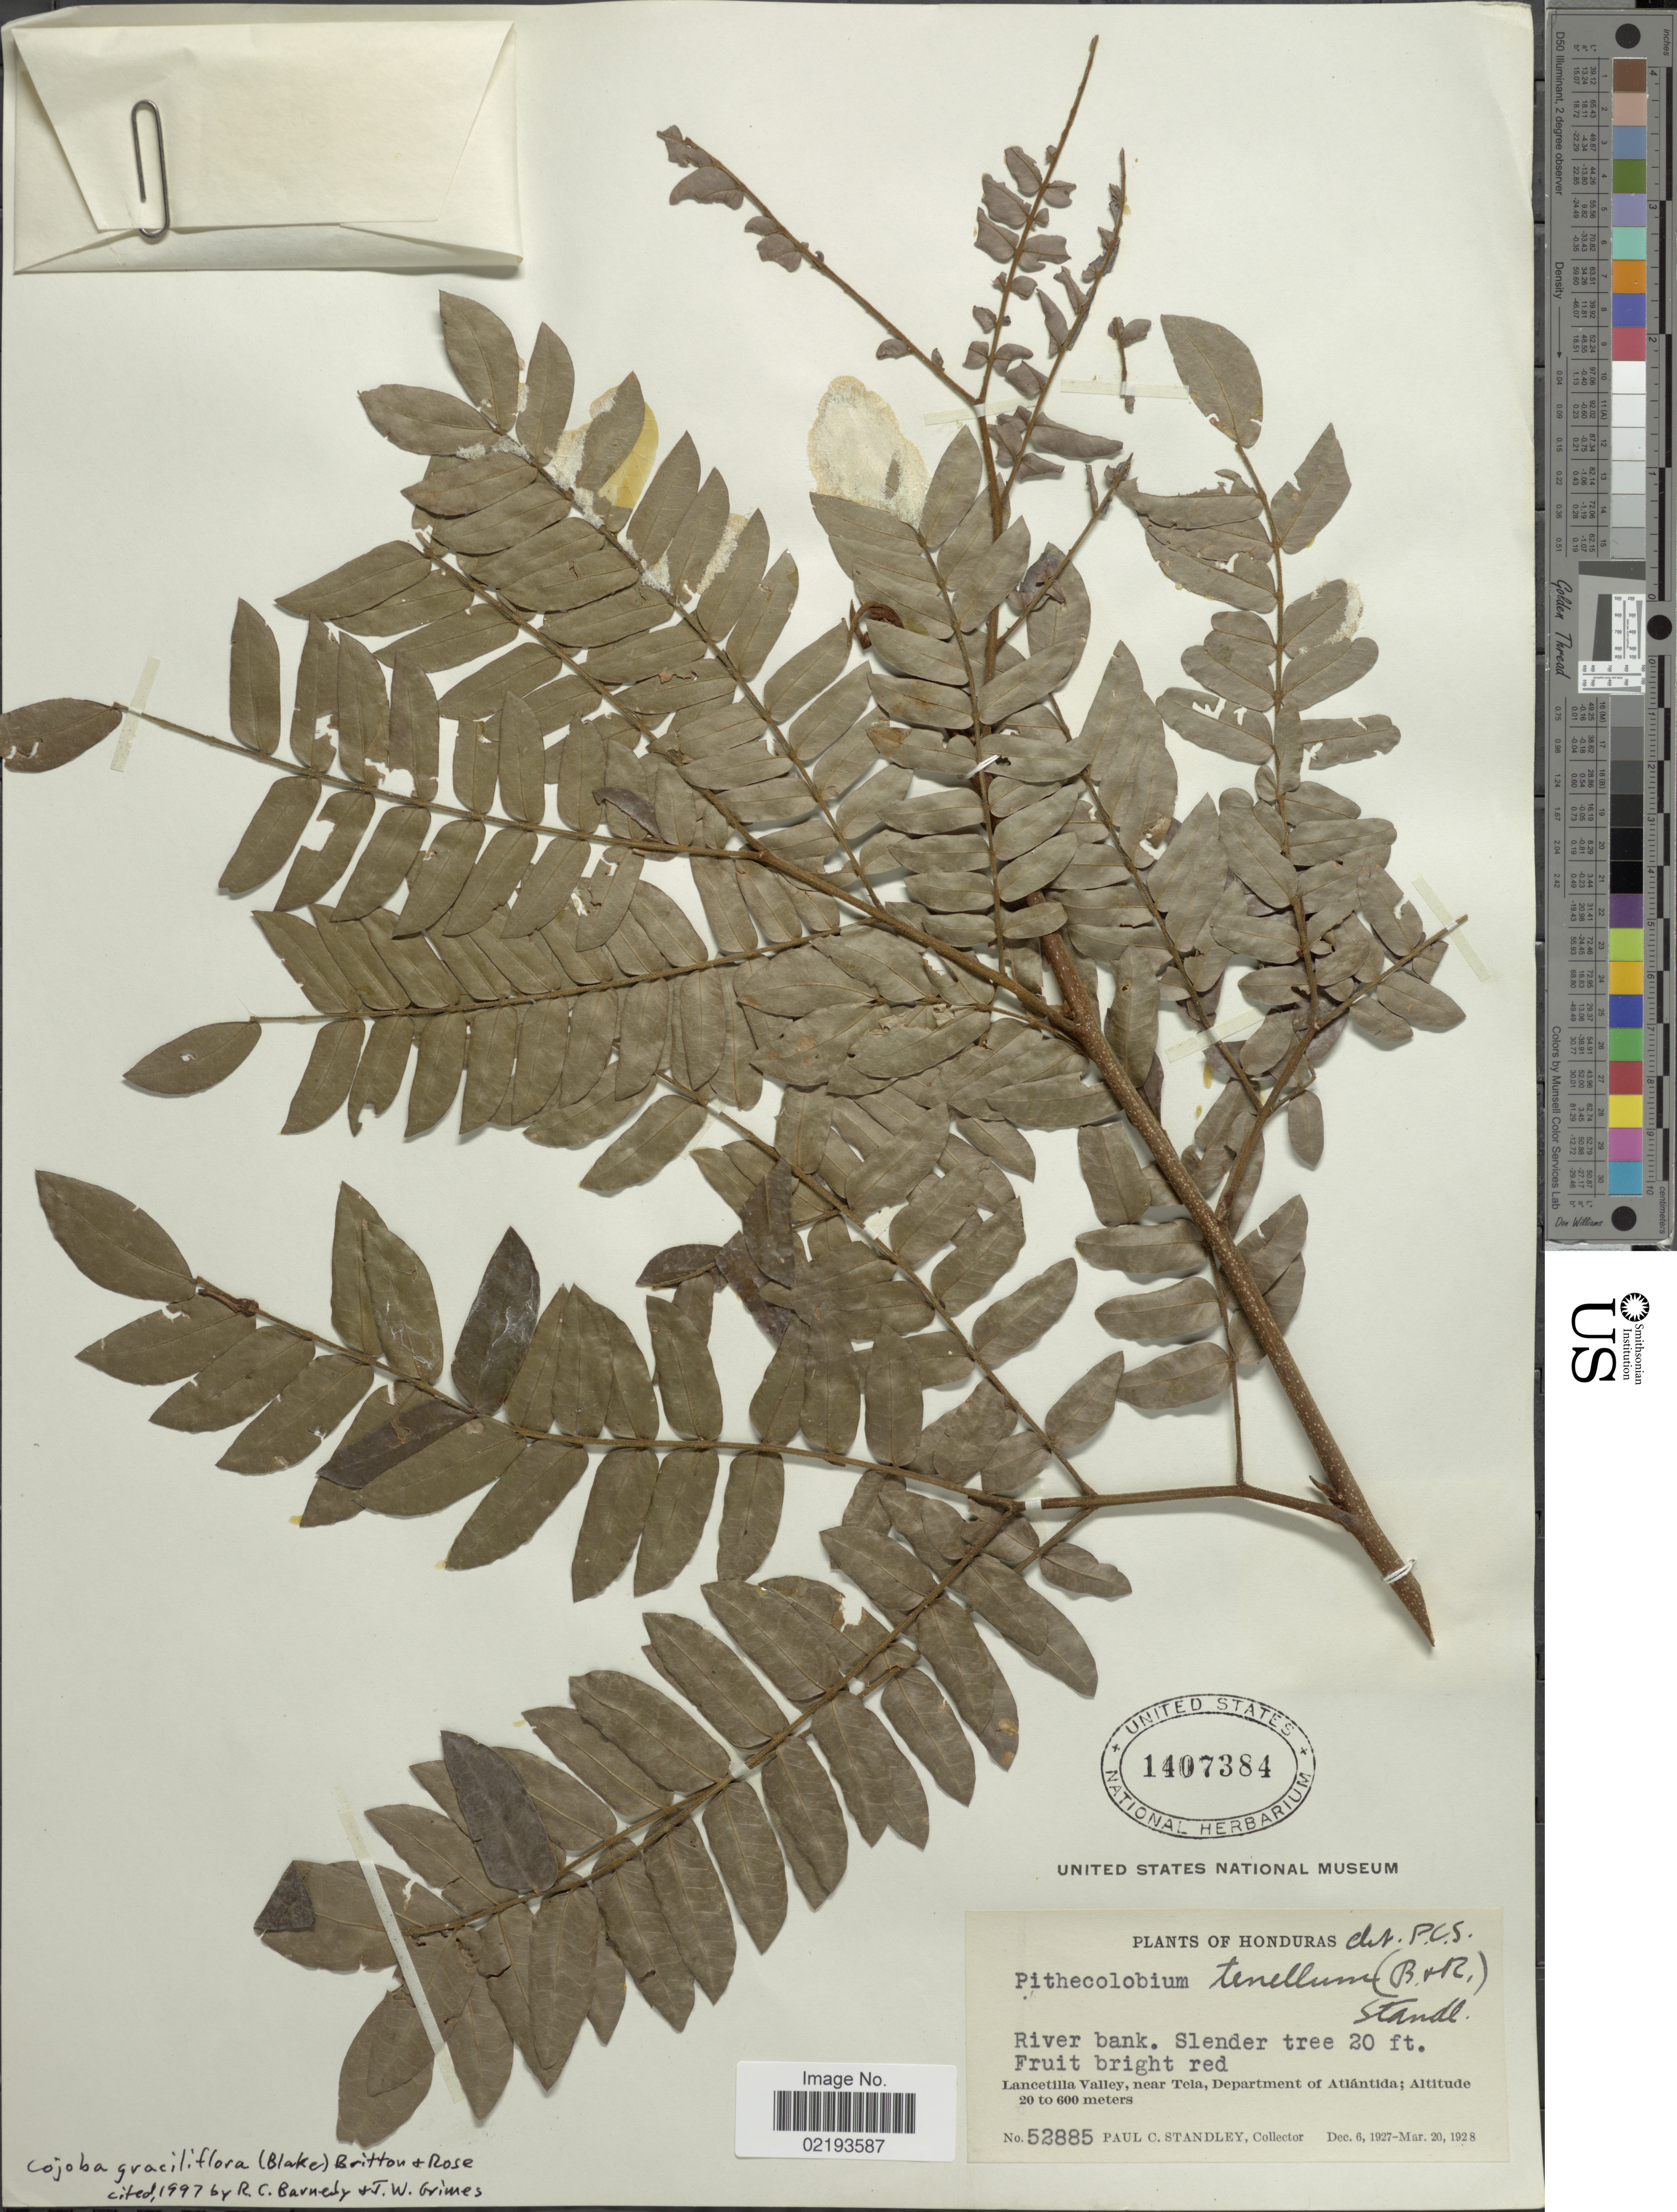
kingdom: Plantae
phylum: Tracheophyta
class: Magnoliopsida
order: Fabales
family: Fabaceae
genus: Cojoba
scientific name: Cojoba graciliflora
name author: (S.F. Blake) Britton & Rose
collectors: P. C. Standley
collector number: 52885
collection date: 1927-12-06/1928-03-20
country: Honduras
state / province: Atlántida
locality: River bank, Lancetilla Valley, near Tela, Department of Atlántida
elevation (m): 20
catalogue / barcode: US 1407384